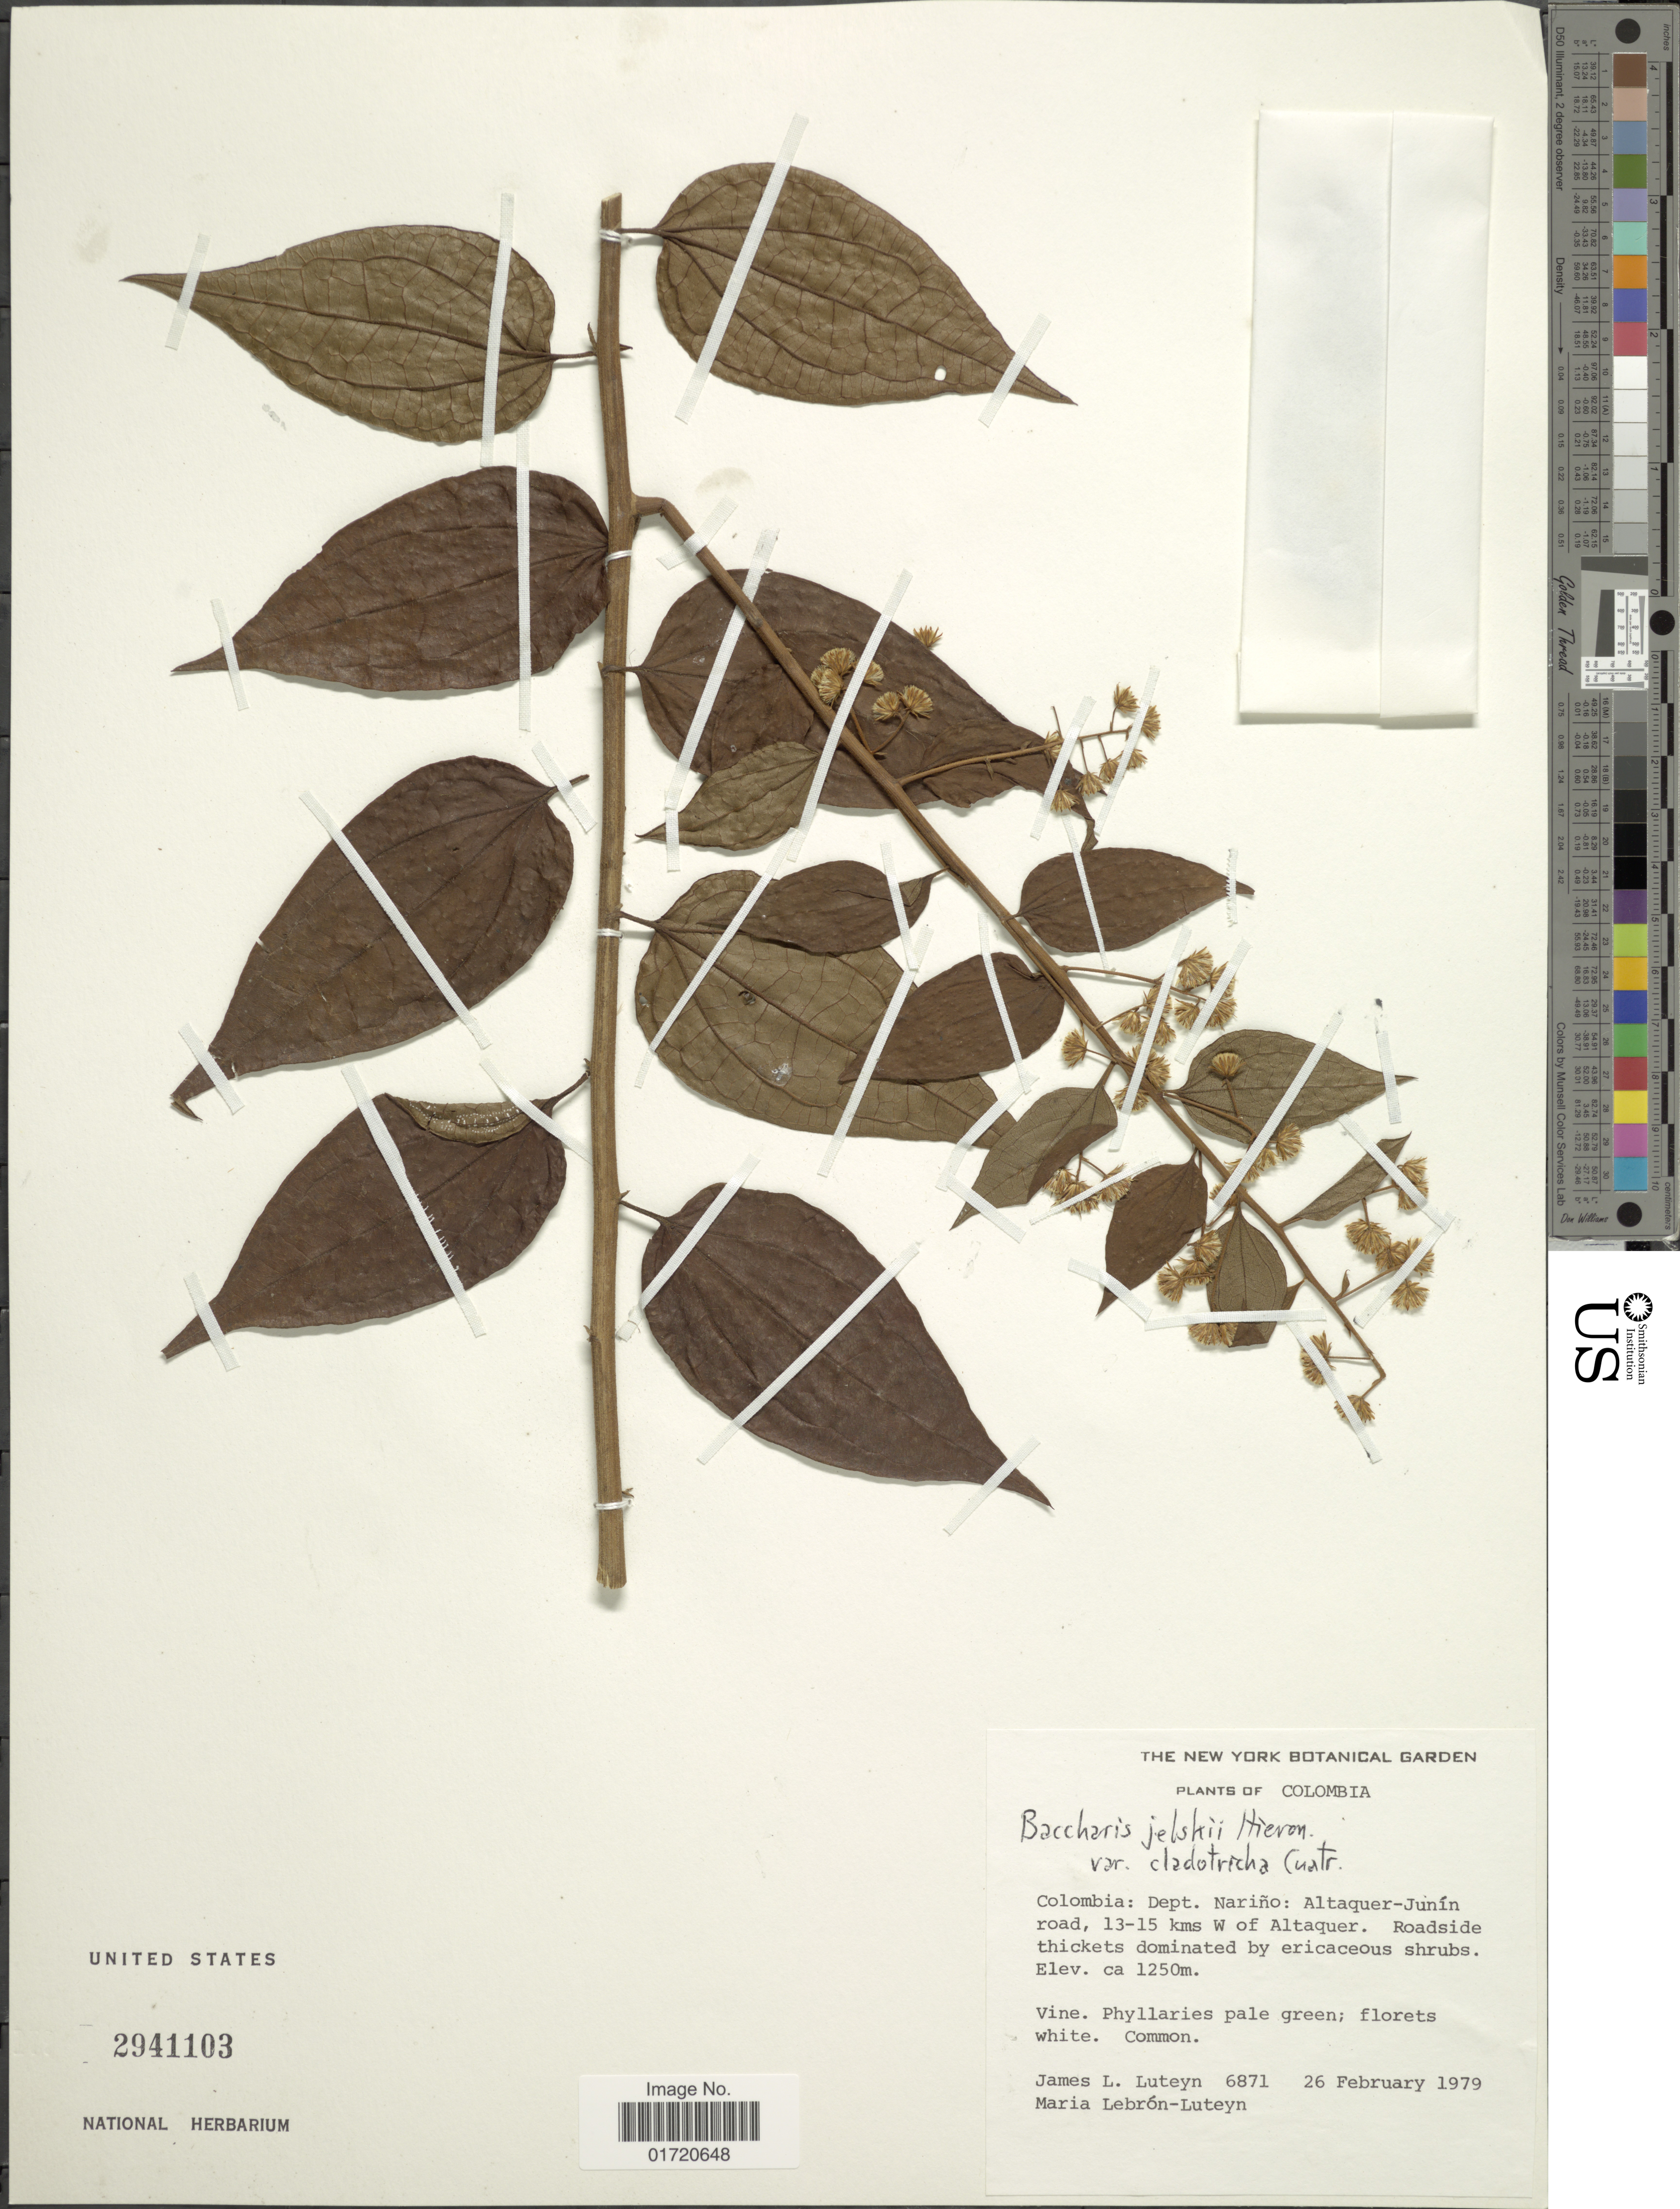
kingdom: Plantae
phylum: Tracheophyta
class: Magnoliopsida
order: Asterales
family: Asteraceae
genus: Baccharis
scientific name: Baccharis jelskii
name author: Hieron.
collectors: J. L. Luteyn & M. L. Lebrón-Luteyn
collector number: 6871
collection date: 1979-02-26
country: Colombia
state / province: Nariño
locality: Altaquer-Junin road, 13-15 kms W of Altaquer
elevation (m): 1250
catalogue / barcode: US 2941103